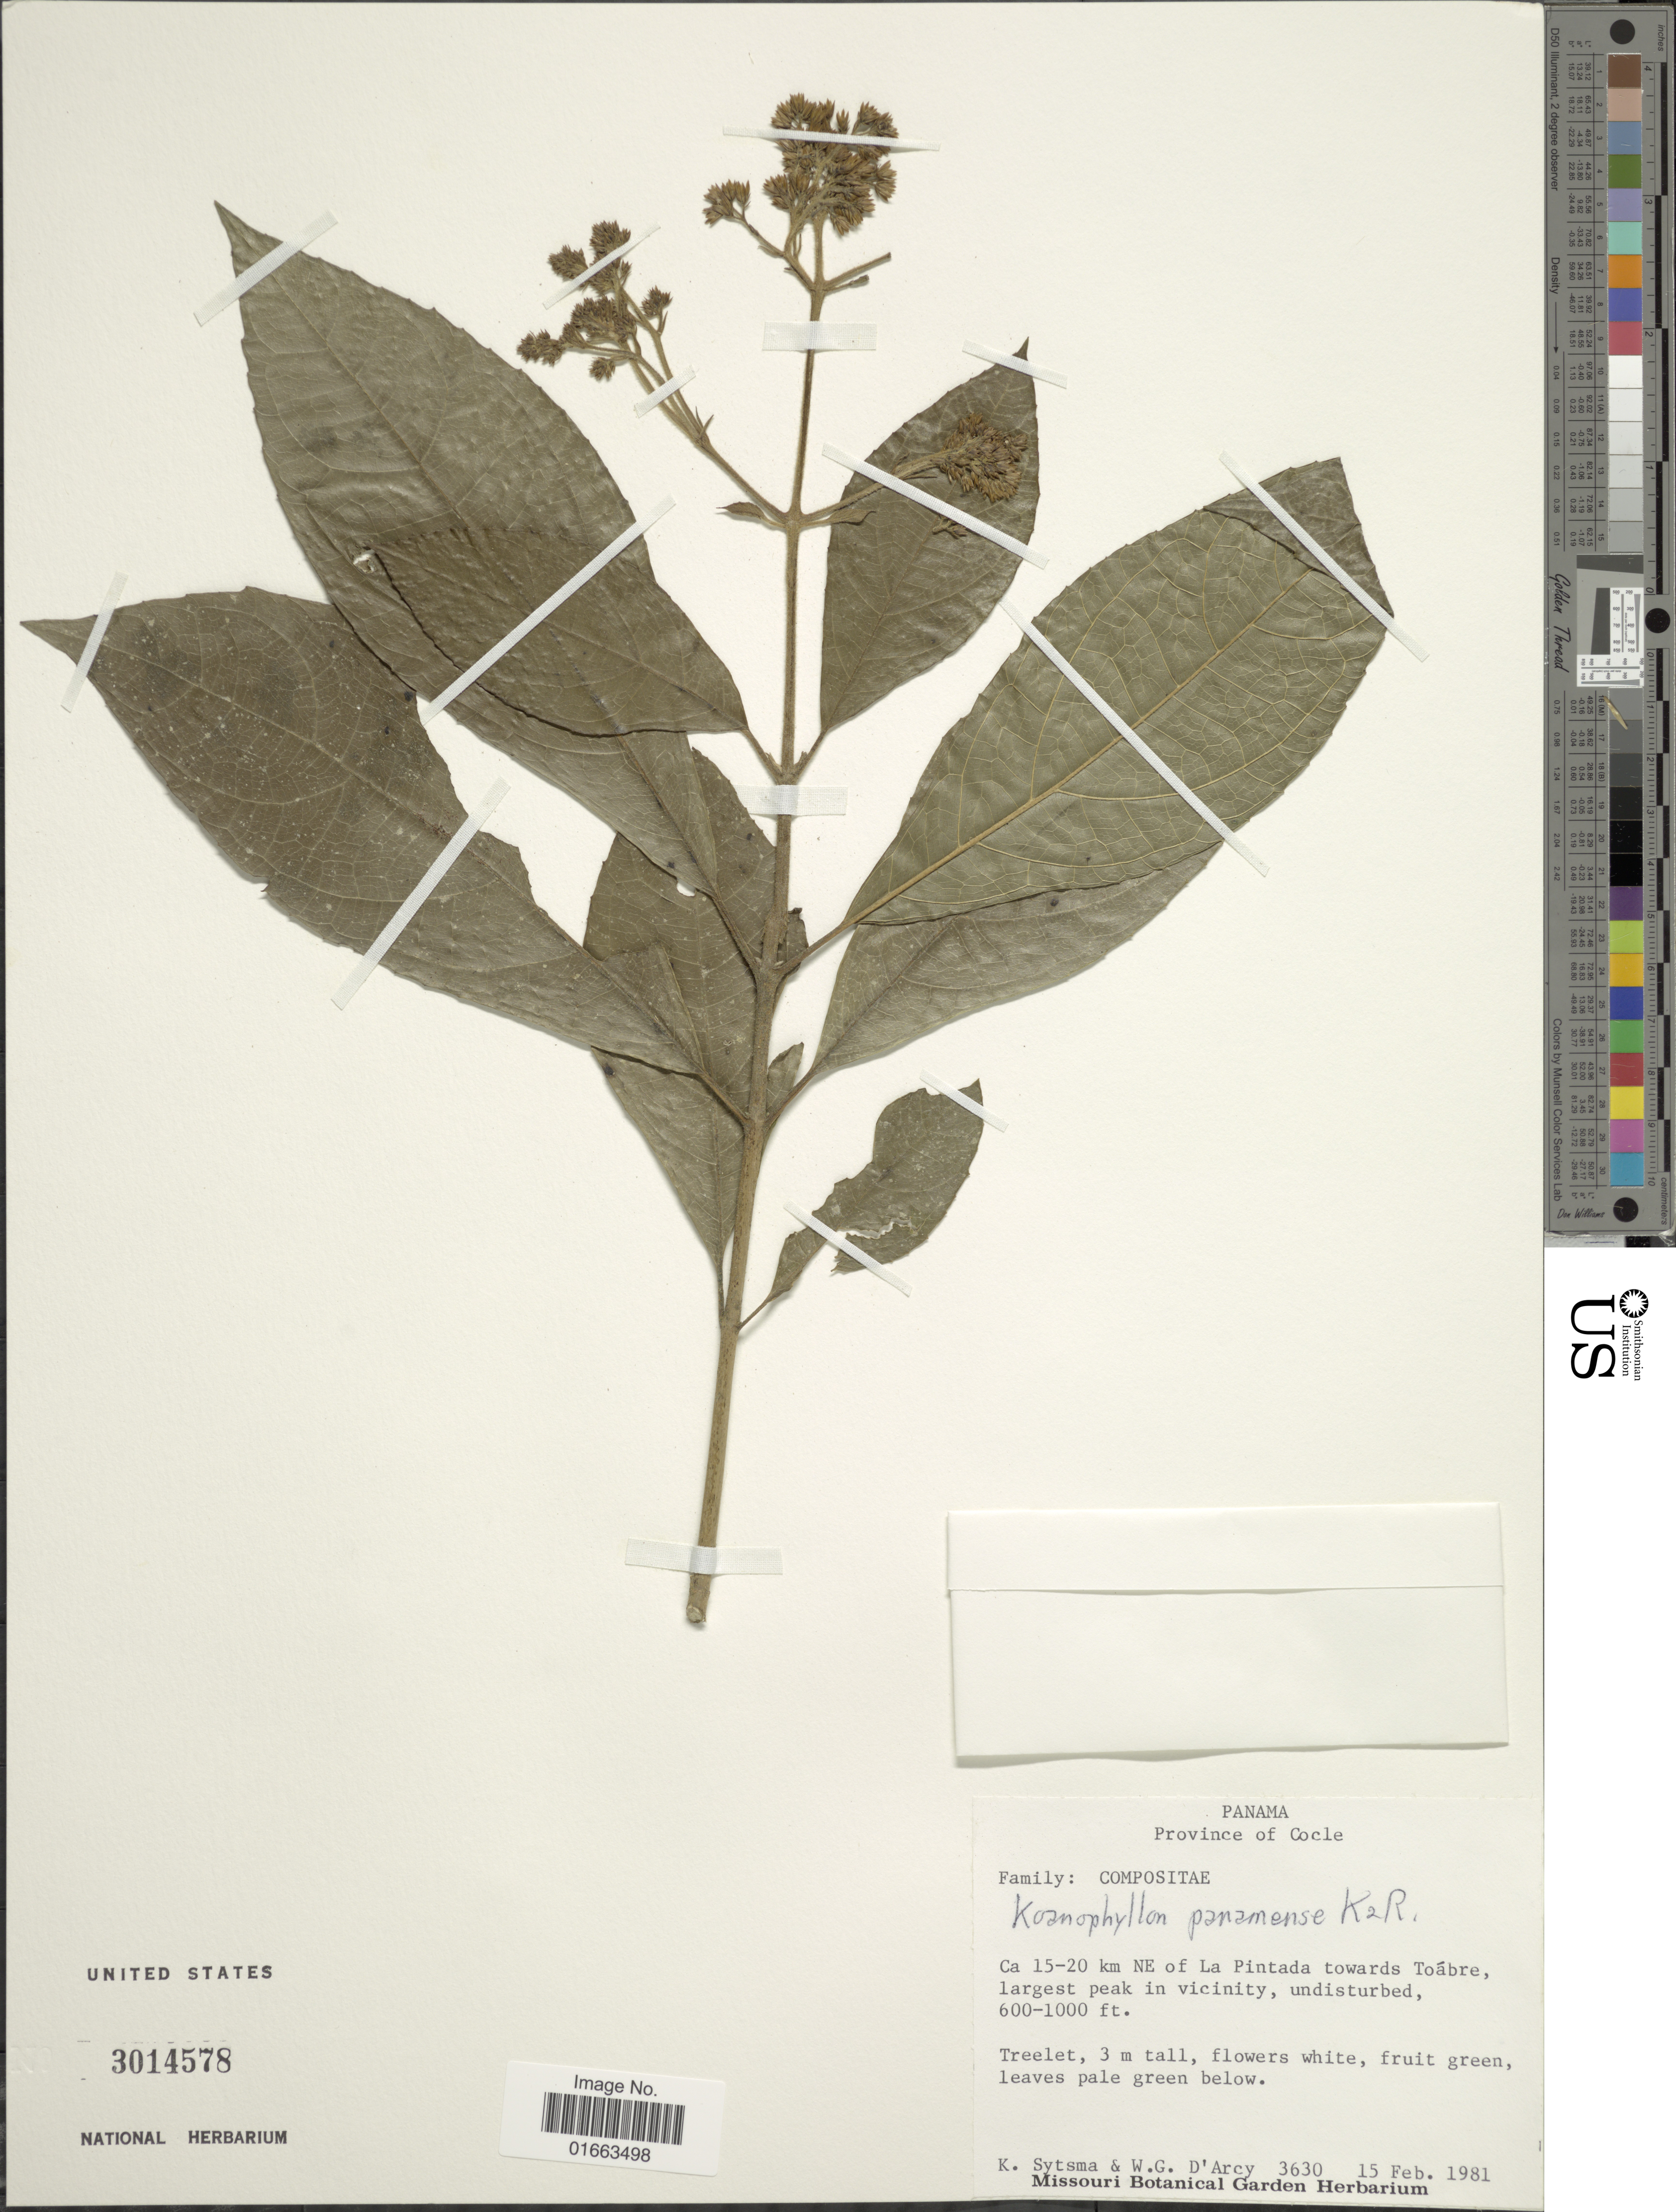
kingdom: Plantae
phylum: Tracheophyta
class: Magnoliopsida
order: Asterales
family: Asteraceae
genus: Koanophyllon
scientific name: Koanophyllon panamensis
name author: R.M. King & H. Rob.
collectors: K. J. Sytsma & W. G. D'Arcy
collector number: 3630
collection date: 1981-02-15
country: Panama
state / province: Coclé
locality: Ca 15-20 km NE of La Pintada towards toábre, largest peak in vicinity, undisturbed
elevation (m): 183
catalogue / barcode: US 3014578